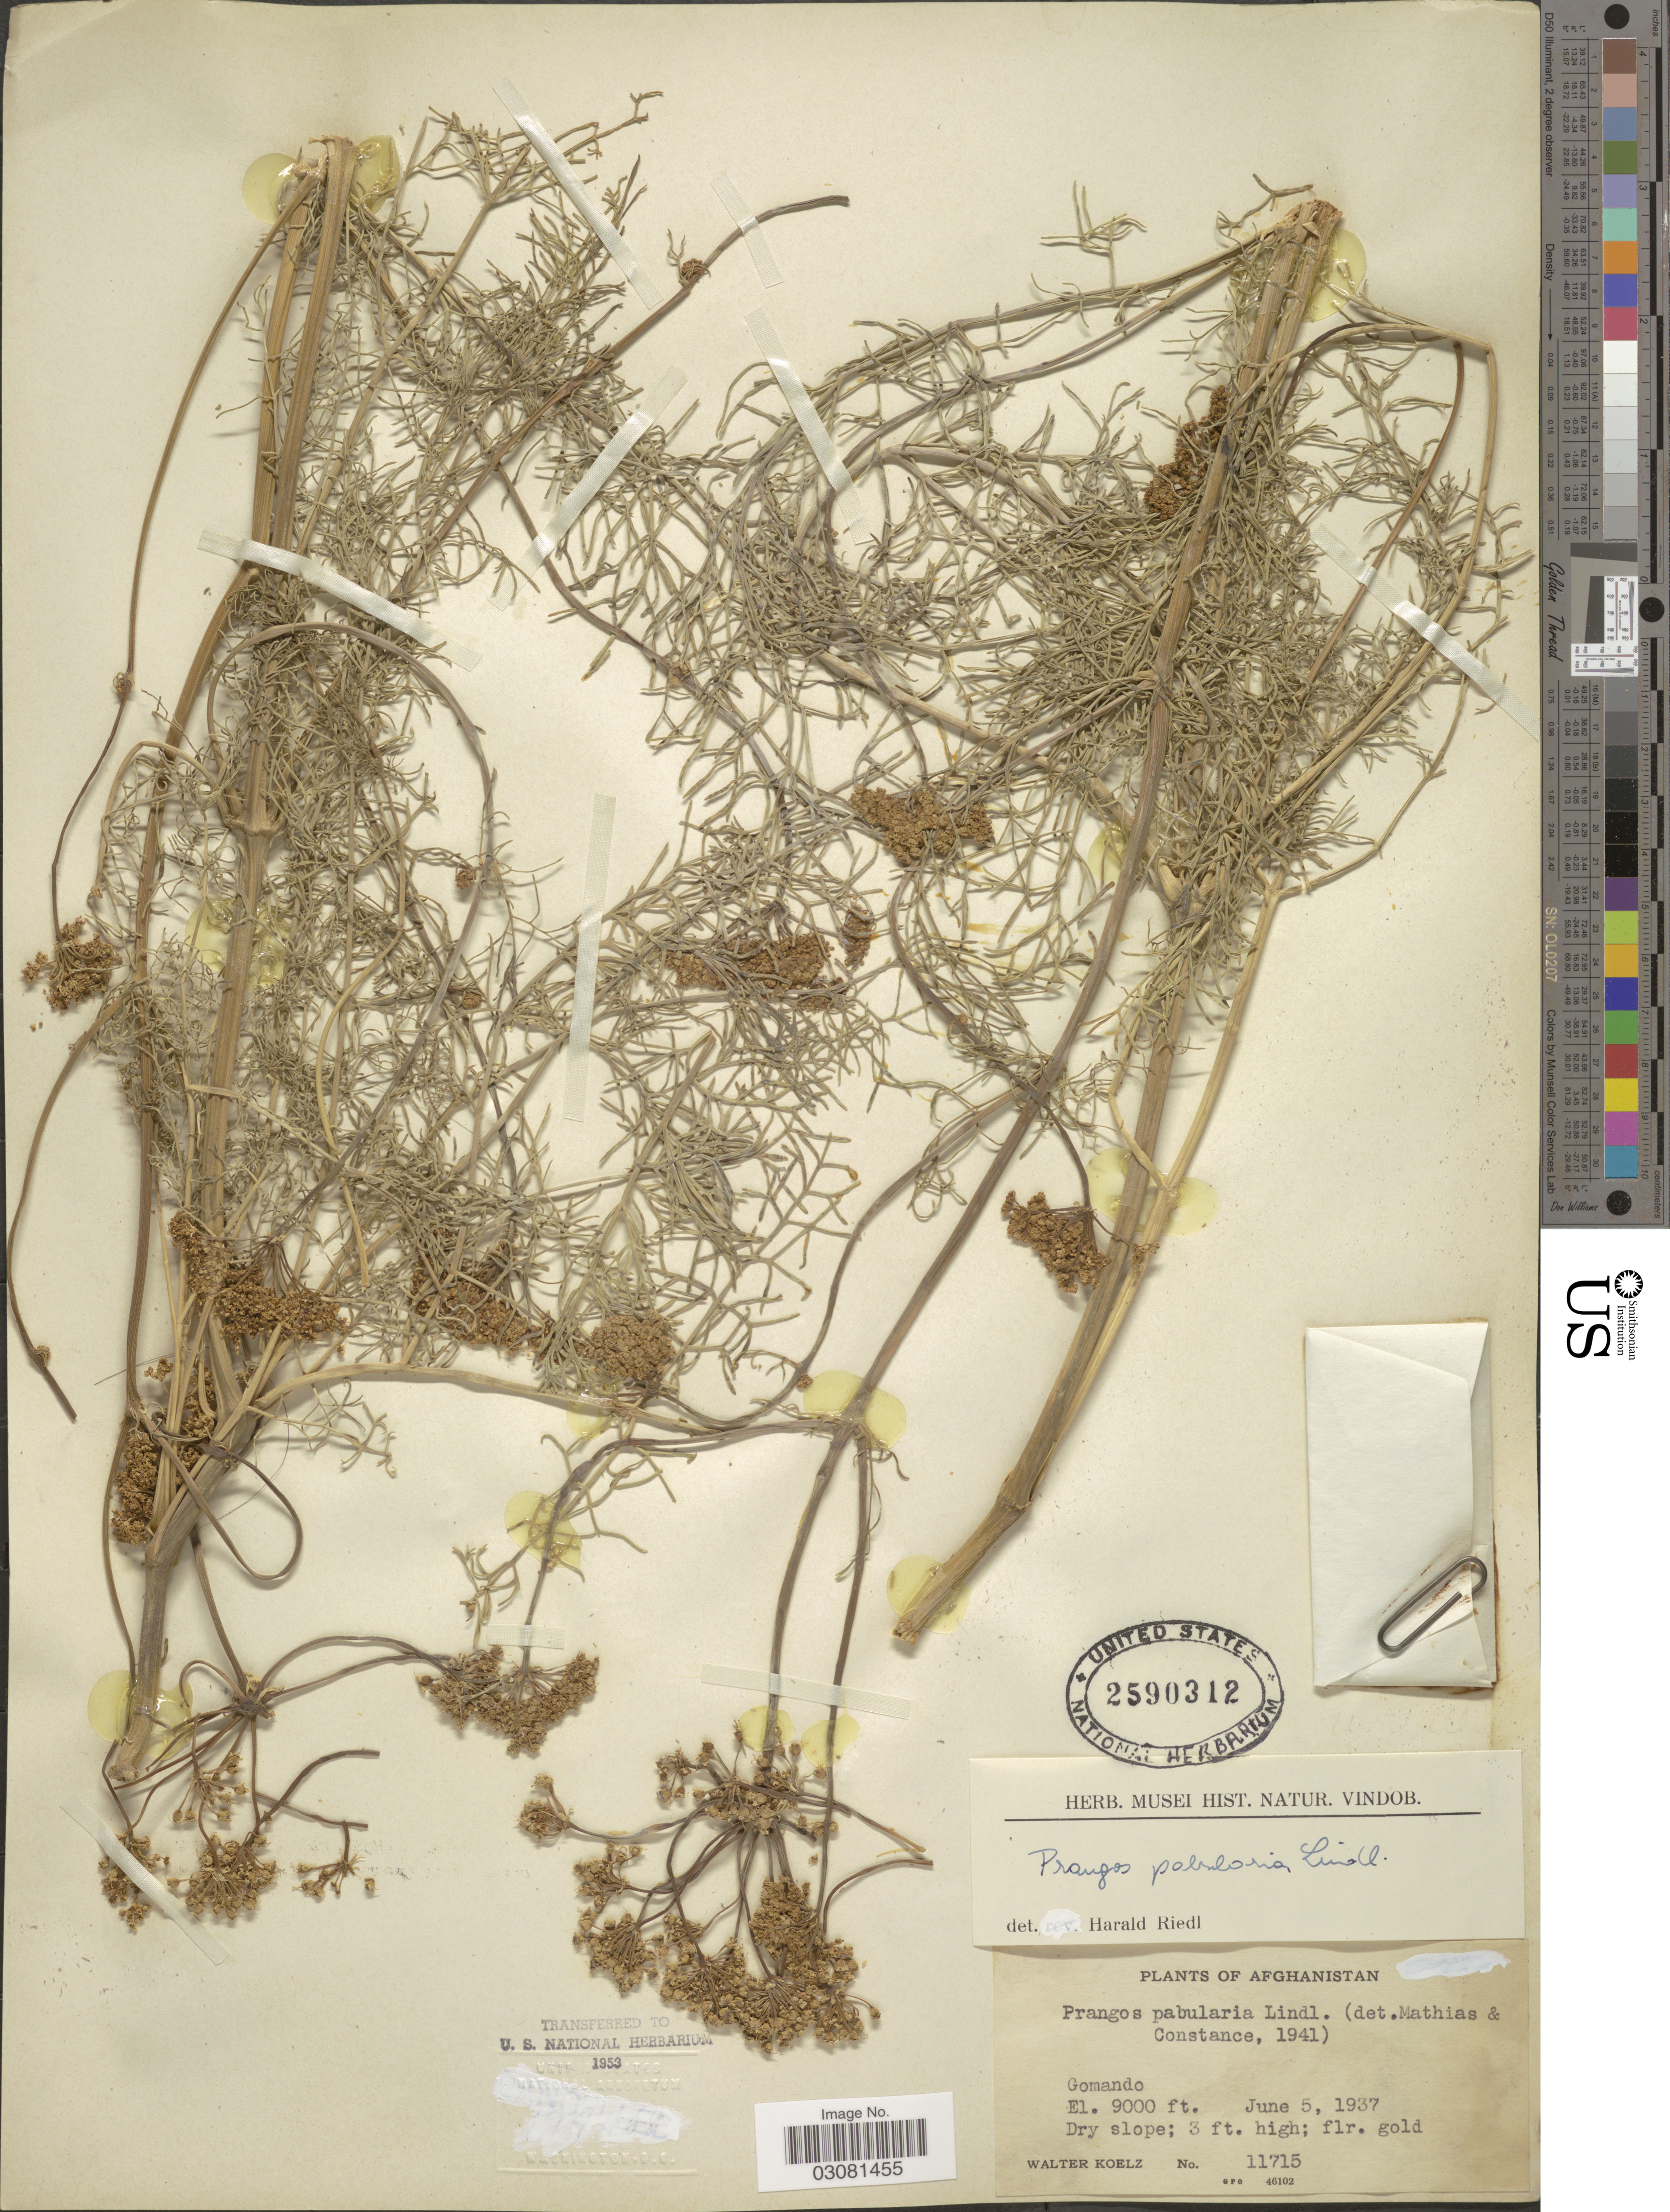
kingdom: Plantae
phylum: Tracheophyta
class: Magnoliopsida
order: Apiales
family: Apiaceae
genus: Prangos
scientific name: Prangos pabularia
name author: Lindl.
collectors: W. N. Koelz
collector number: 11715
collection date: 1937-06-05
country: Afghanistan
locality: Gomando.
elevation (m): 2743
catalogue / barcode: US 2590312